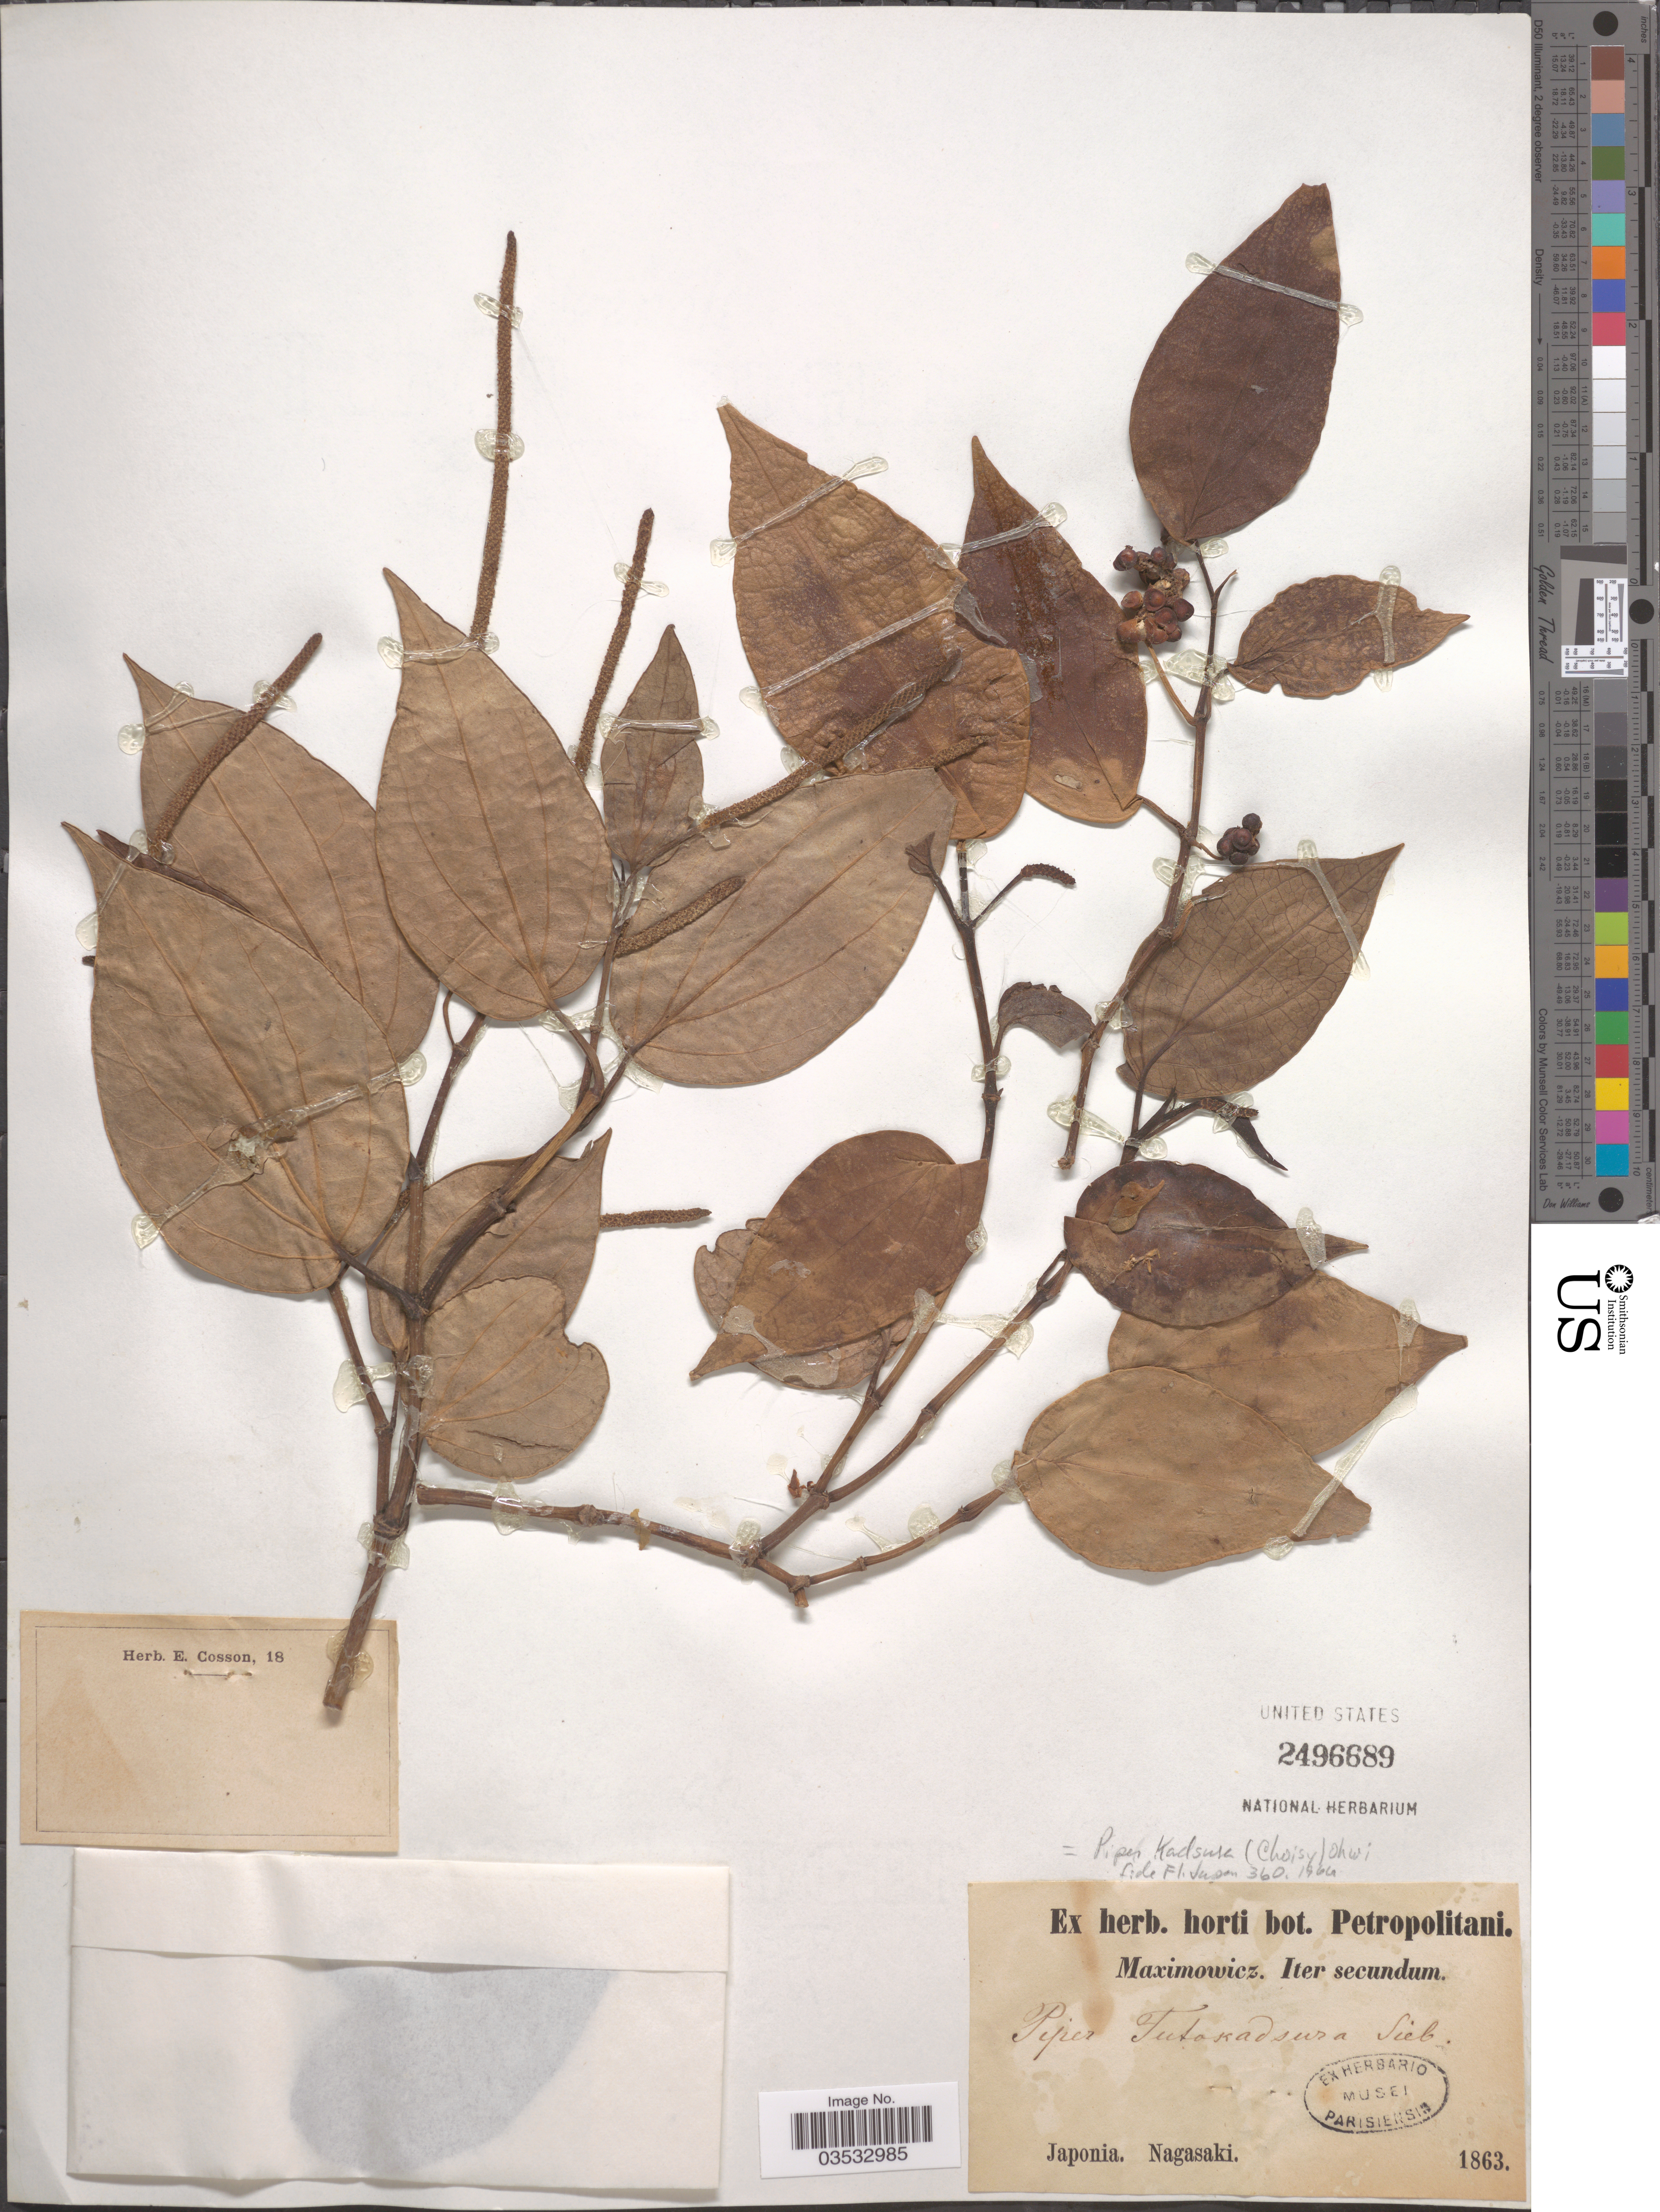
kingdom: Plantae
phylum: Tracheophyta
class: Magnoliopsida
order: Piperales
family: Piperaceae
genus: Piper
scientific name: Piper kadsura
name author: (Choisy) Ohwi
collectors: -. Maximowicz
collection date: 1863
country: Japan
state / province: Nagasaki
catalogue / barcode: US 2496689